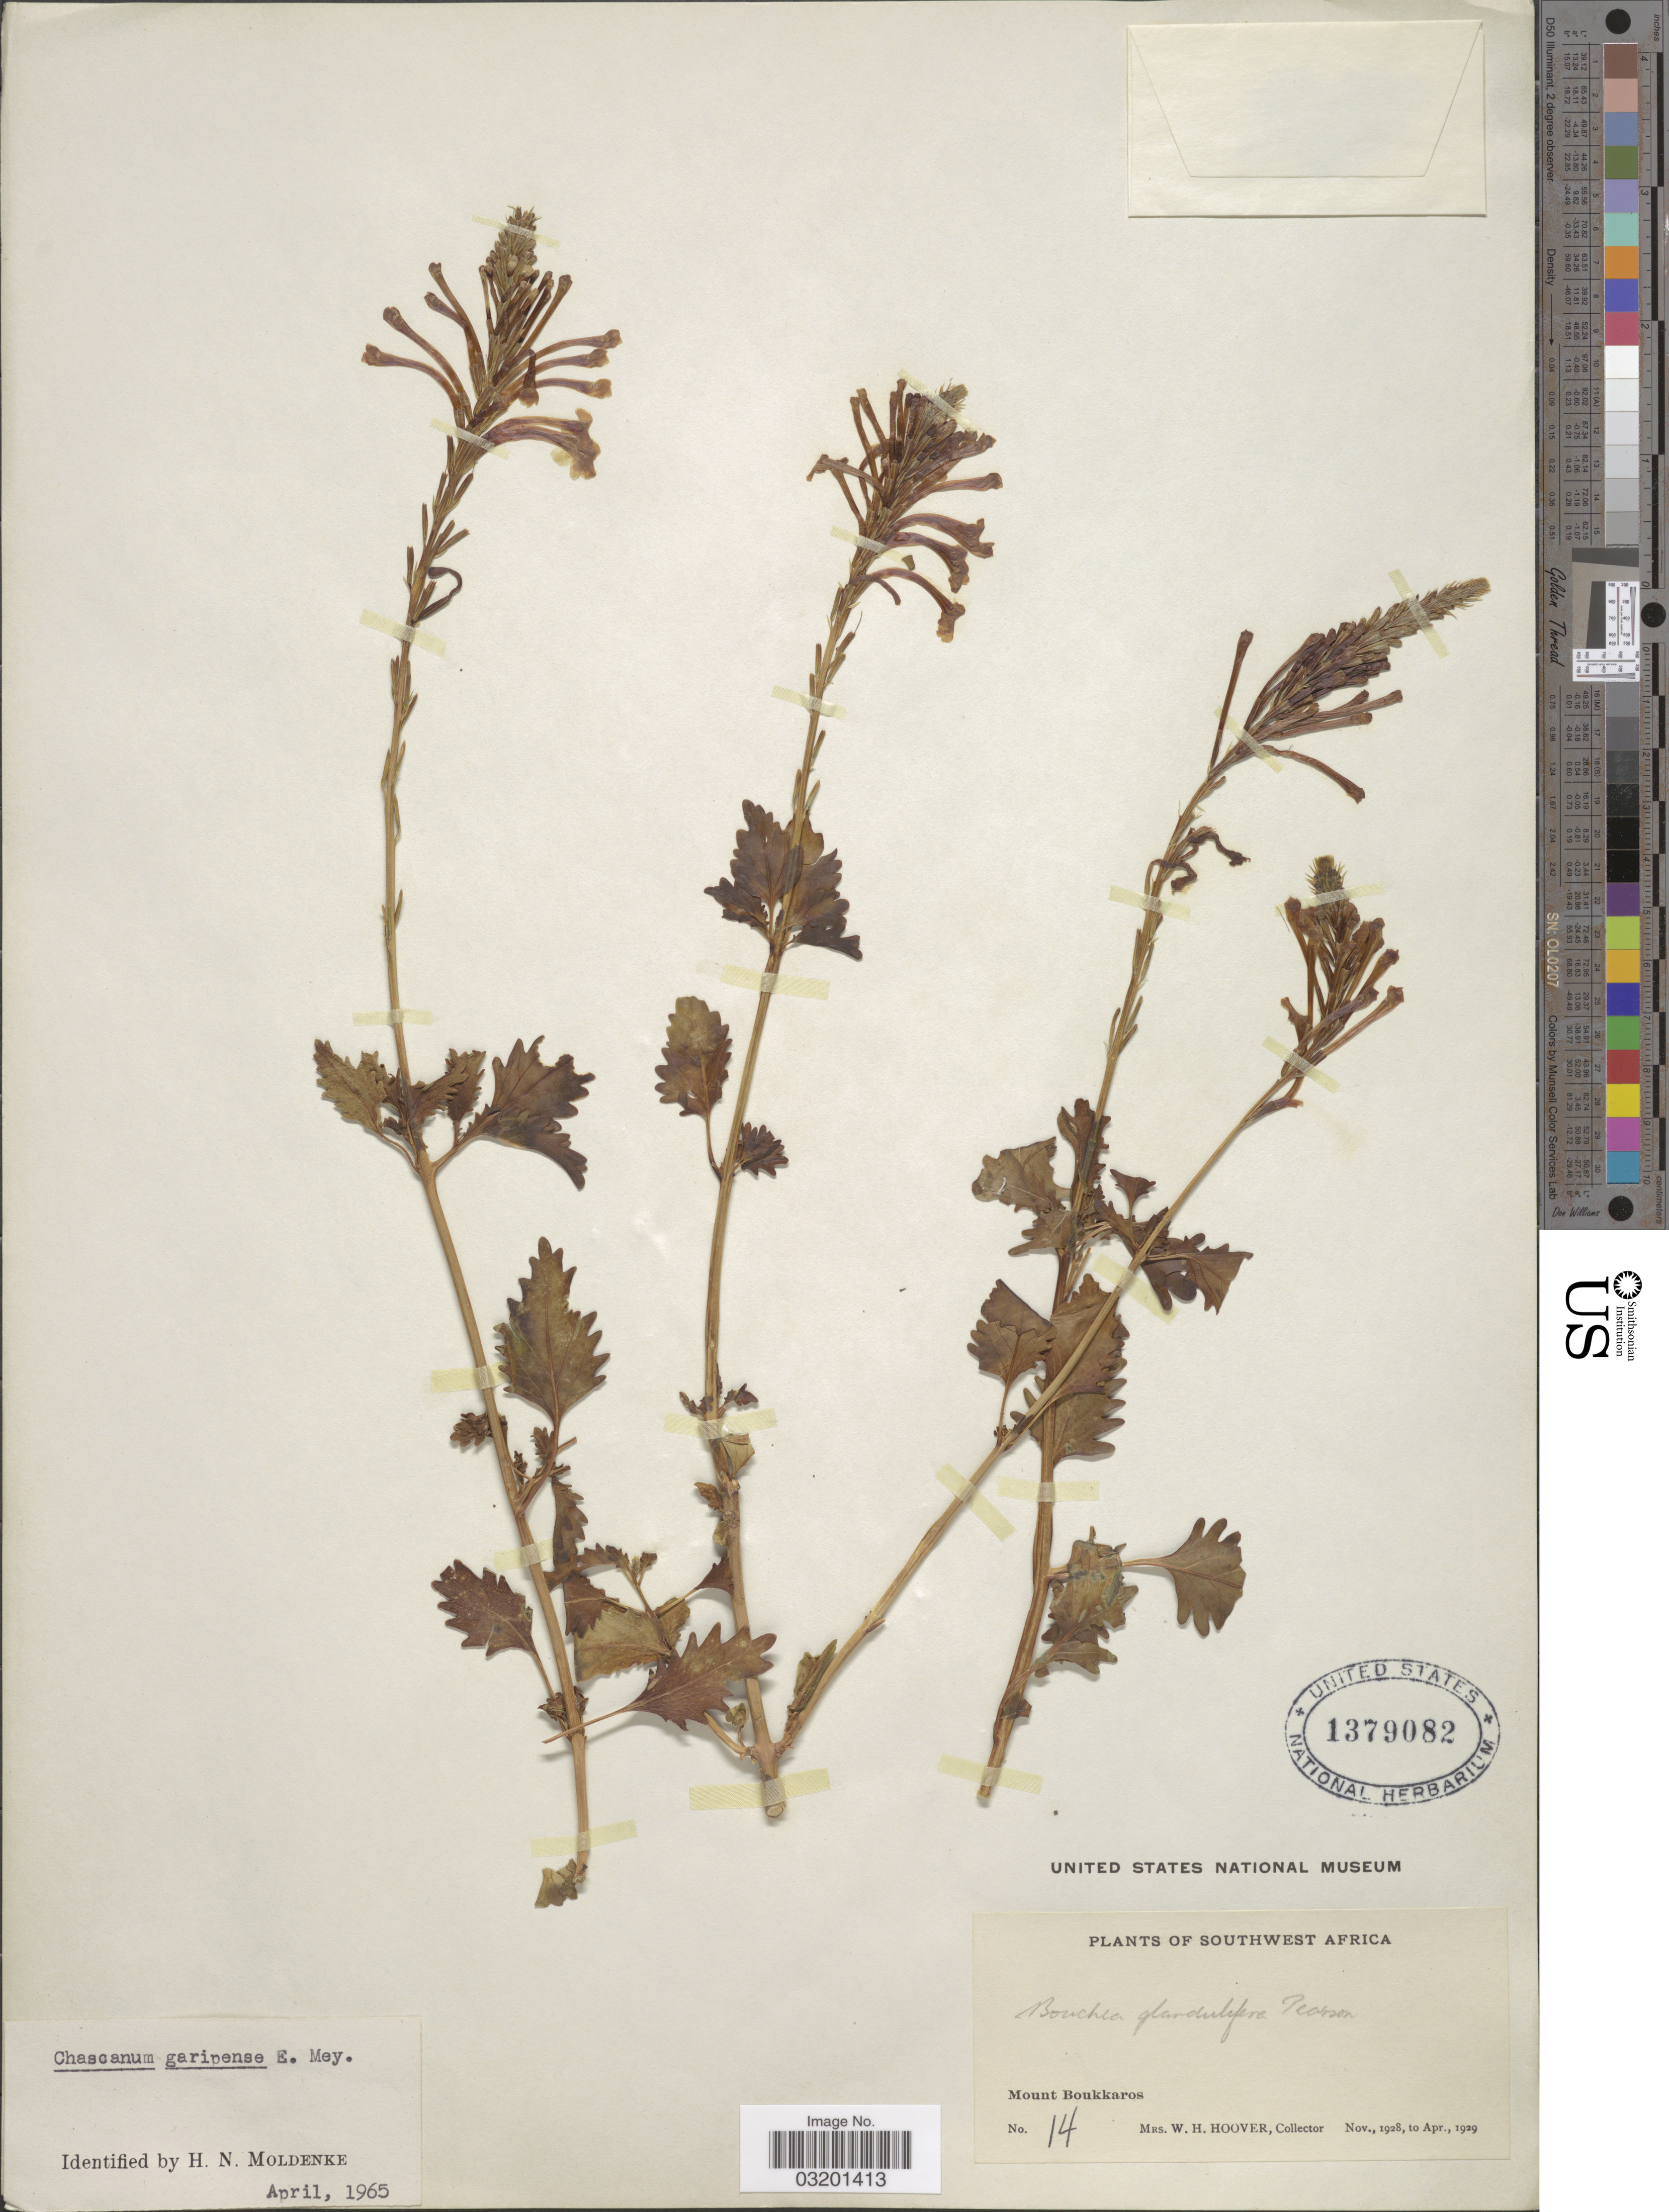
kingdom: Plantae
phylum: Tracheophyta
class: Magnoliopsida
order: Lamiales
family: Verbenaceae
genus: Chascanum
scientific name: Chascanum garipense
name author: E. Mey.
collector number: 14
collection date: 1928-11/1929-04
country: Namibia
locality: Southwest Africa, Mount Boukkaros.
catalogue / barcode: US 1379082